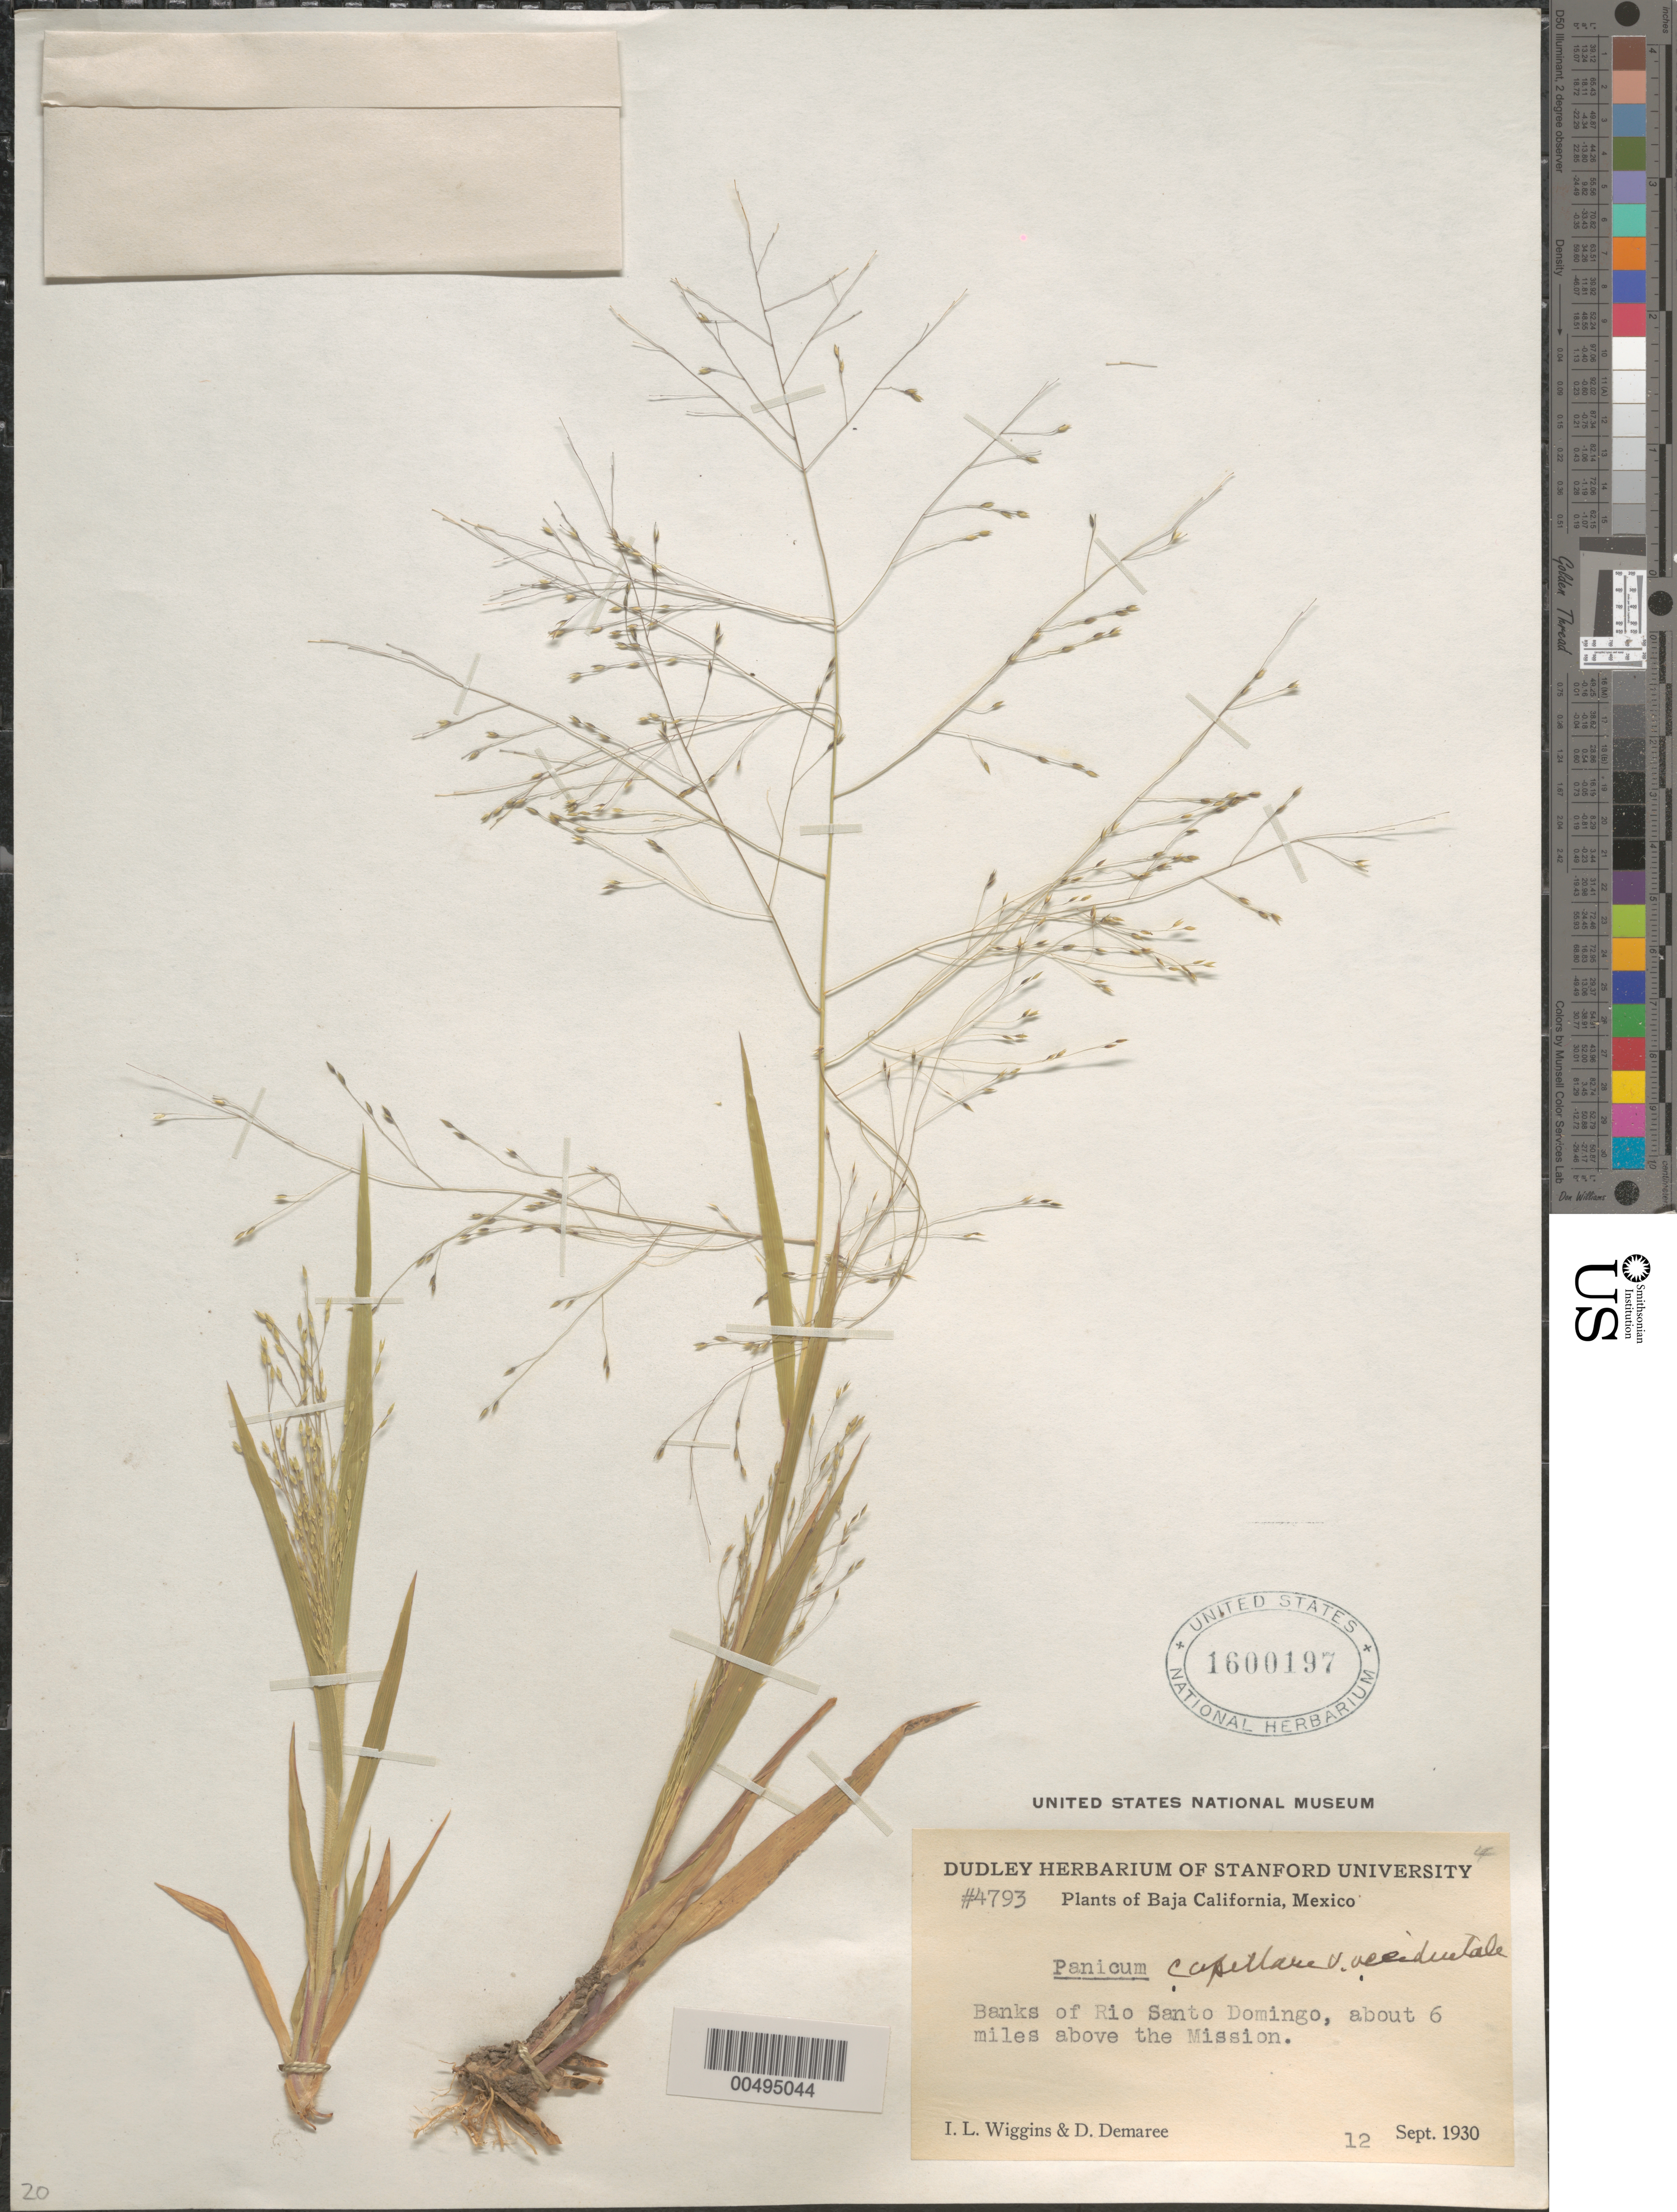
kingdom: Plantae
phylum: Tracheophyta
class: Liliopsida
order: Poales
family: Poaceae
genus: Panicum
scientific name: Panicum capillare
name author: L.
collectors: I. L. Wiggins & D. Demaree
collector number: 4793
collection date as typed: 12 Sep 1930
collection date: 1930-09-12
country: Mexico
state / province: Baja California Norte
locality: Banks of Rio Santo Domingo, about 6 mi above the Mission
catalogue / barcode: US 1600197